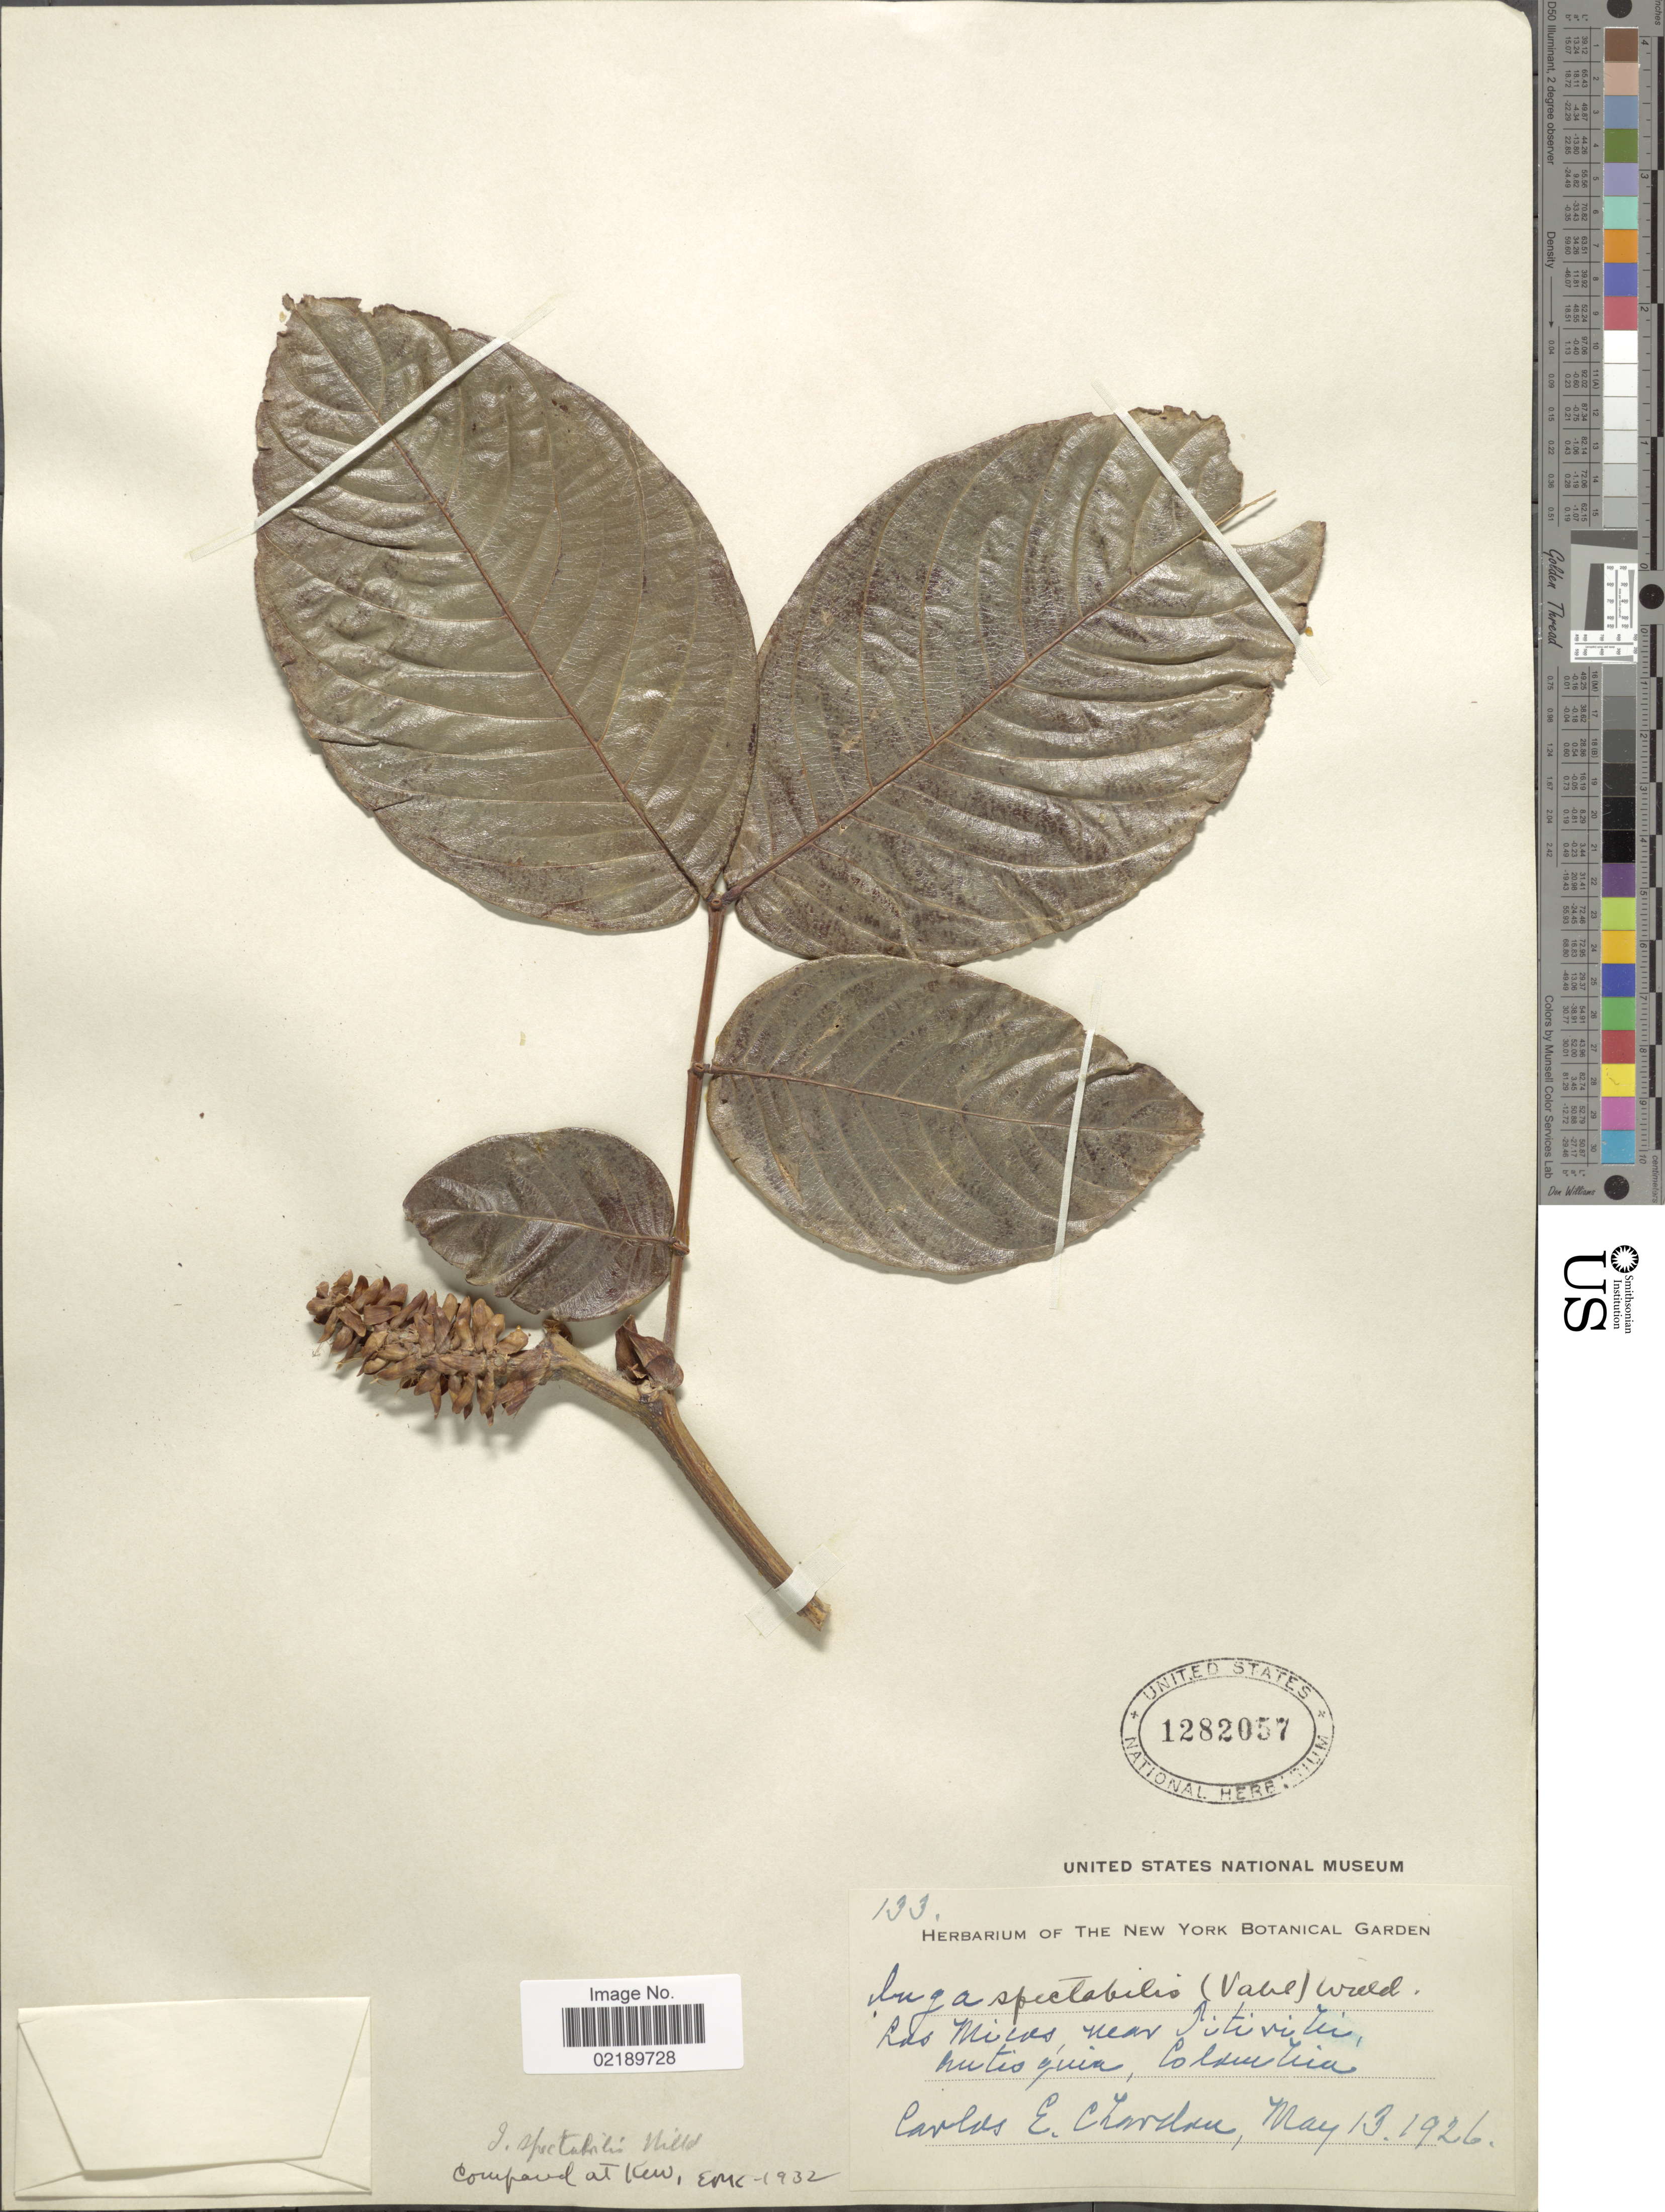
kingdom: Plantae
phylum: Tracheophyta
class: Magnoliopsida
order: Fabales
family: Fabaceae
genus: Inga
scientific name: Inga spectabilis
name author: (Vahl) Willd.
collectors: C. Chardru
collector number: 133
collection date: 1926-05-13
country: Colombia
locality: Las Micas near Titivitu, Antioquia, Colombia.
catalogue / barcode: US 1282057